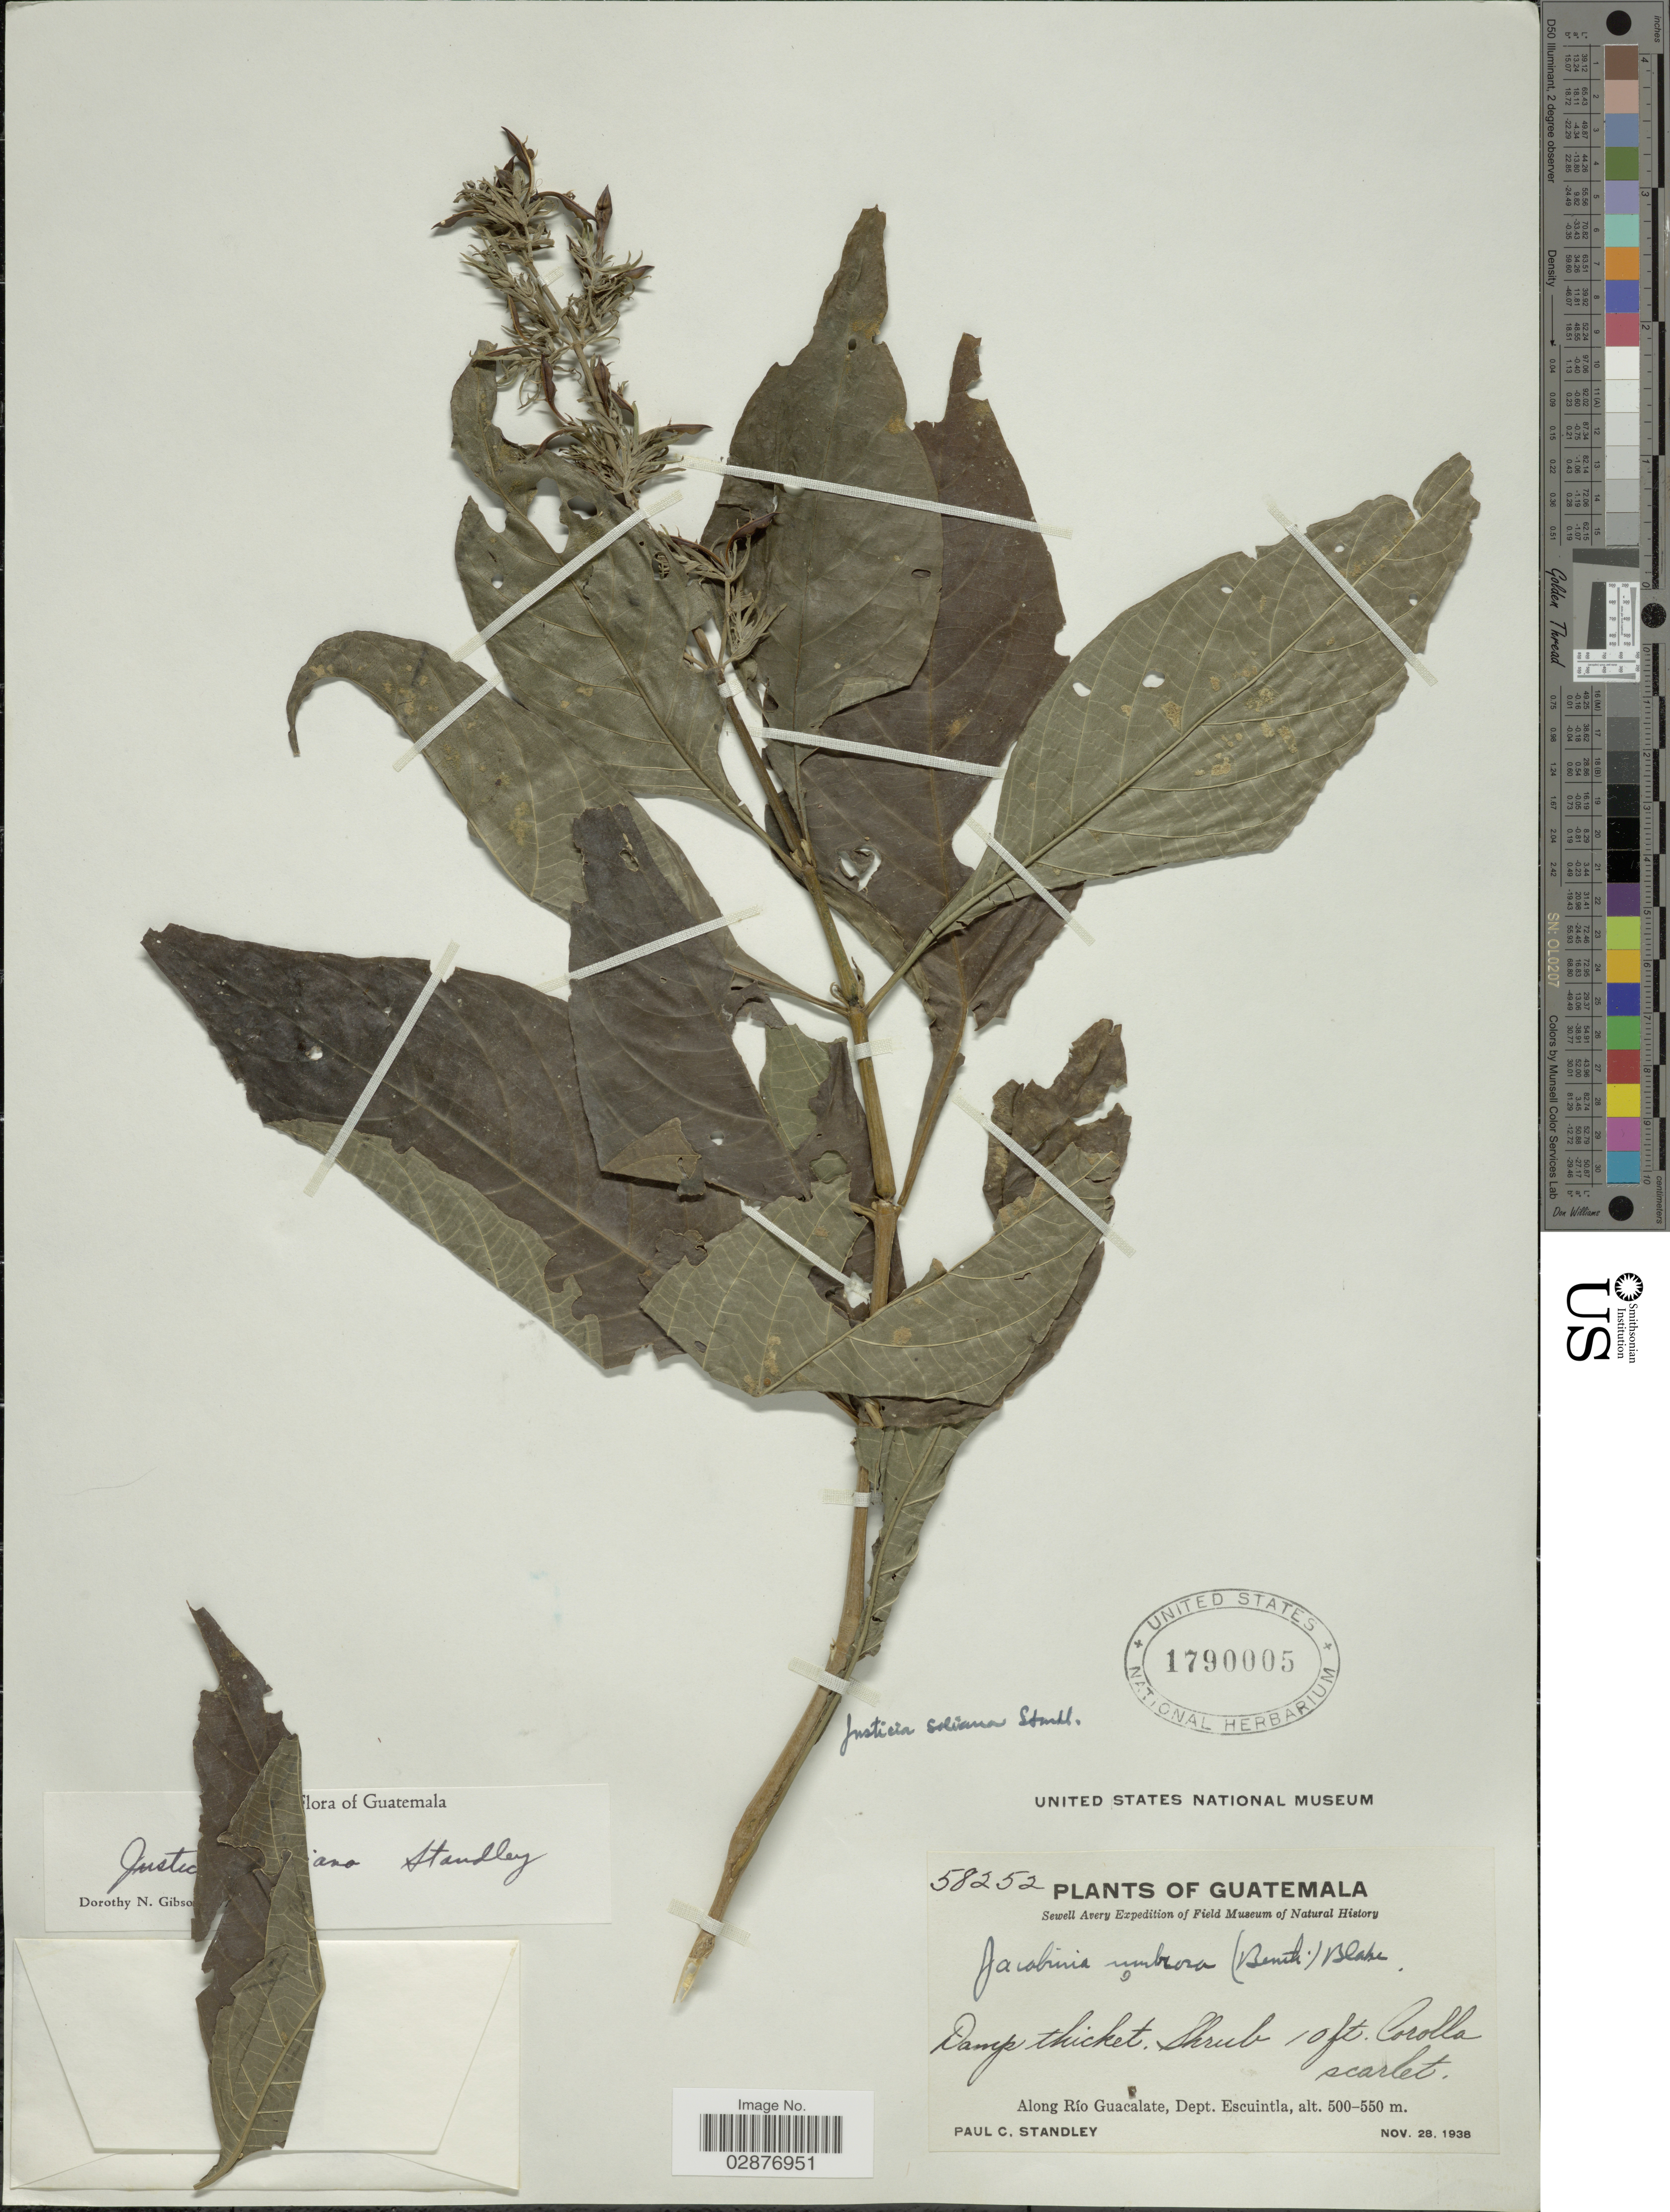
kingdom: Plantae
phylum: Tracheophyta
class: Magnoliopsida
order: Lamiales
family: Acanthaceae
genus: Justicia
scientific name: Justicia soliana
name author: Standl.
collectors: P. C. Standley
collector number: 58252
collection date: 1938-11-28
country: Guatemala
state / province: Escuintla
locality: Along Río Guacalate, Dept. Escuintla.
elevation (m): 500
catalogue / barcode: US 1790005